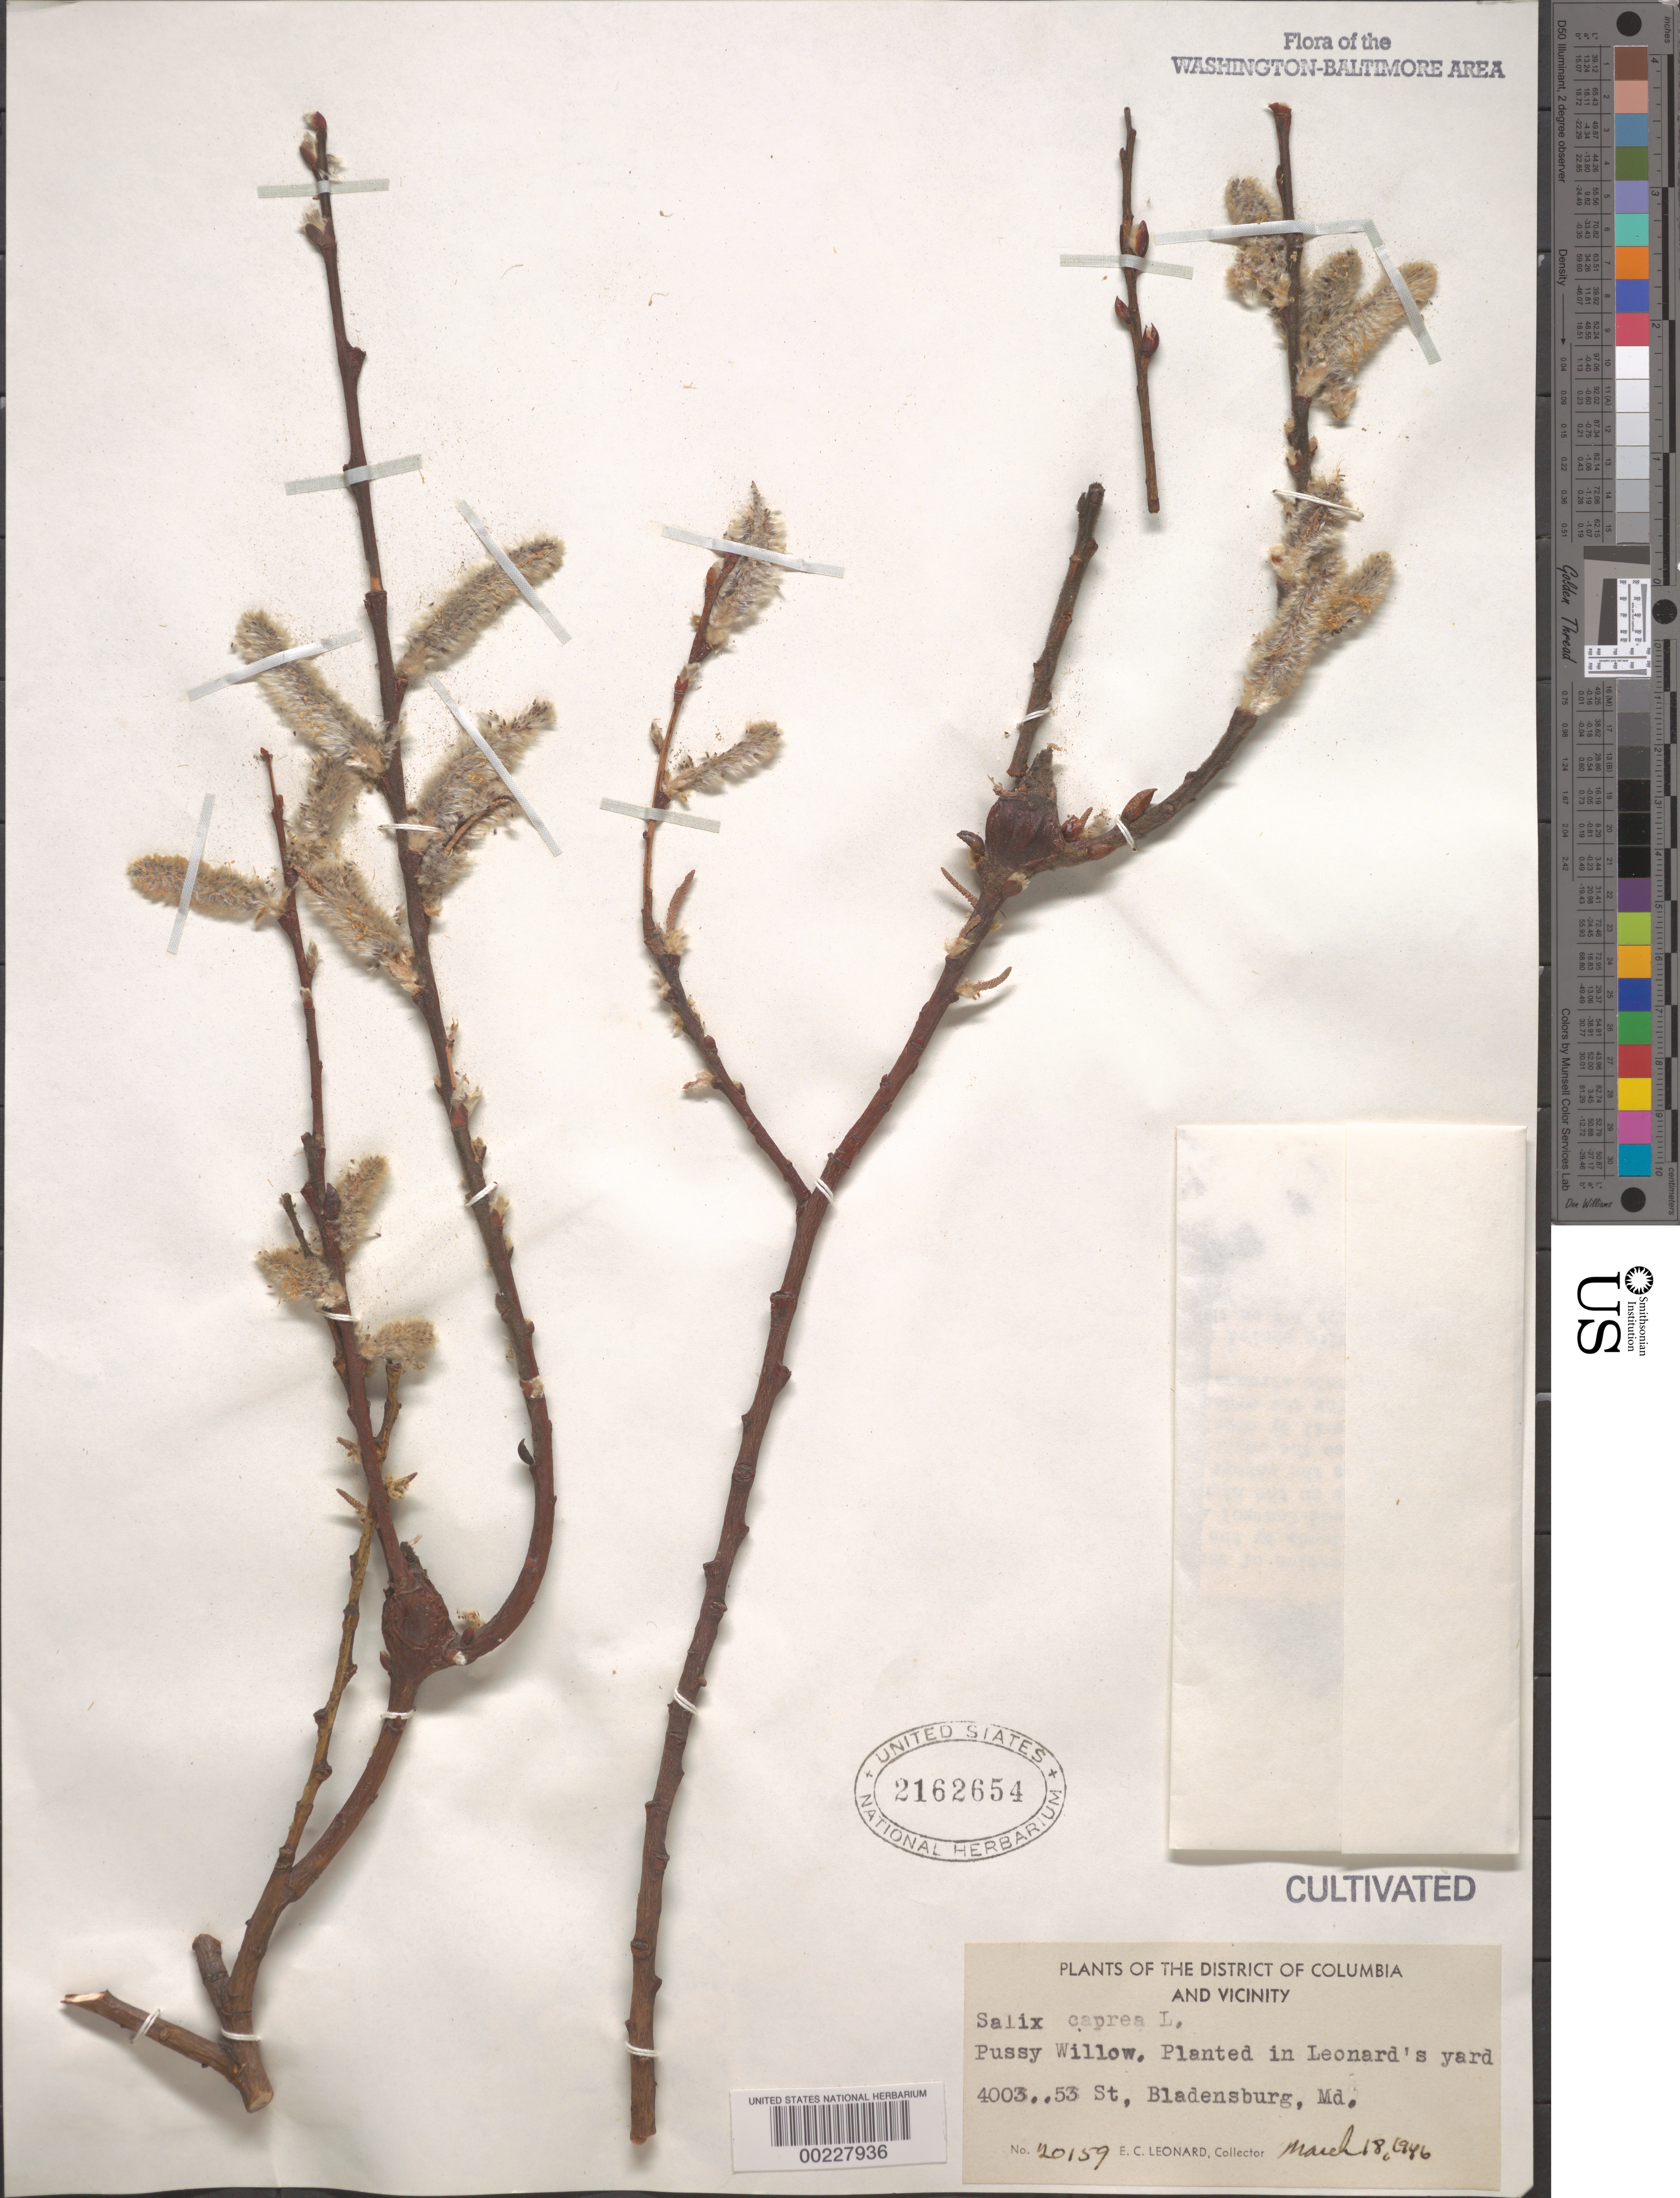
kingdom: Plantae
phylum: Tracheophyta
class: Magnoliopsida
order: Malpighiales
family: Salicaceae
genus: Salix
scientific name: Salix caprea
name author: L.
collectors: E. C. Leonard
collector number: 20159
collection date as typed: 18 Mar 1946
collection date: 1946-03-18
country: United States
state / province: Maryland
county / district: Prince George's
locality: Bladensburg, 4003 53rd St; planted in Leonard's Yard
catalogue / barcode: US 2162654